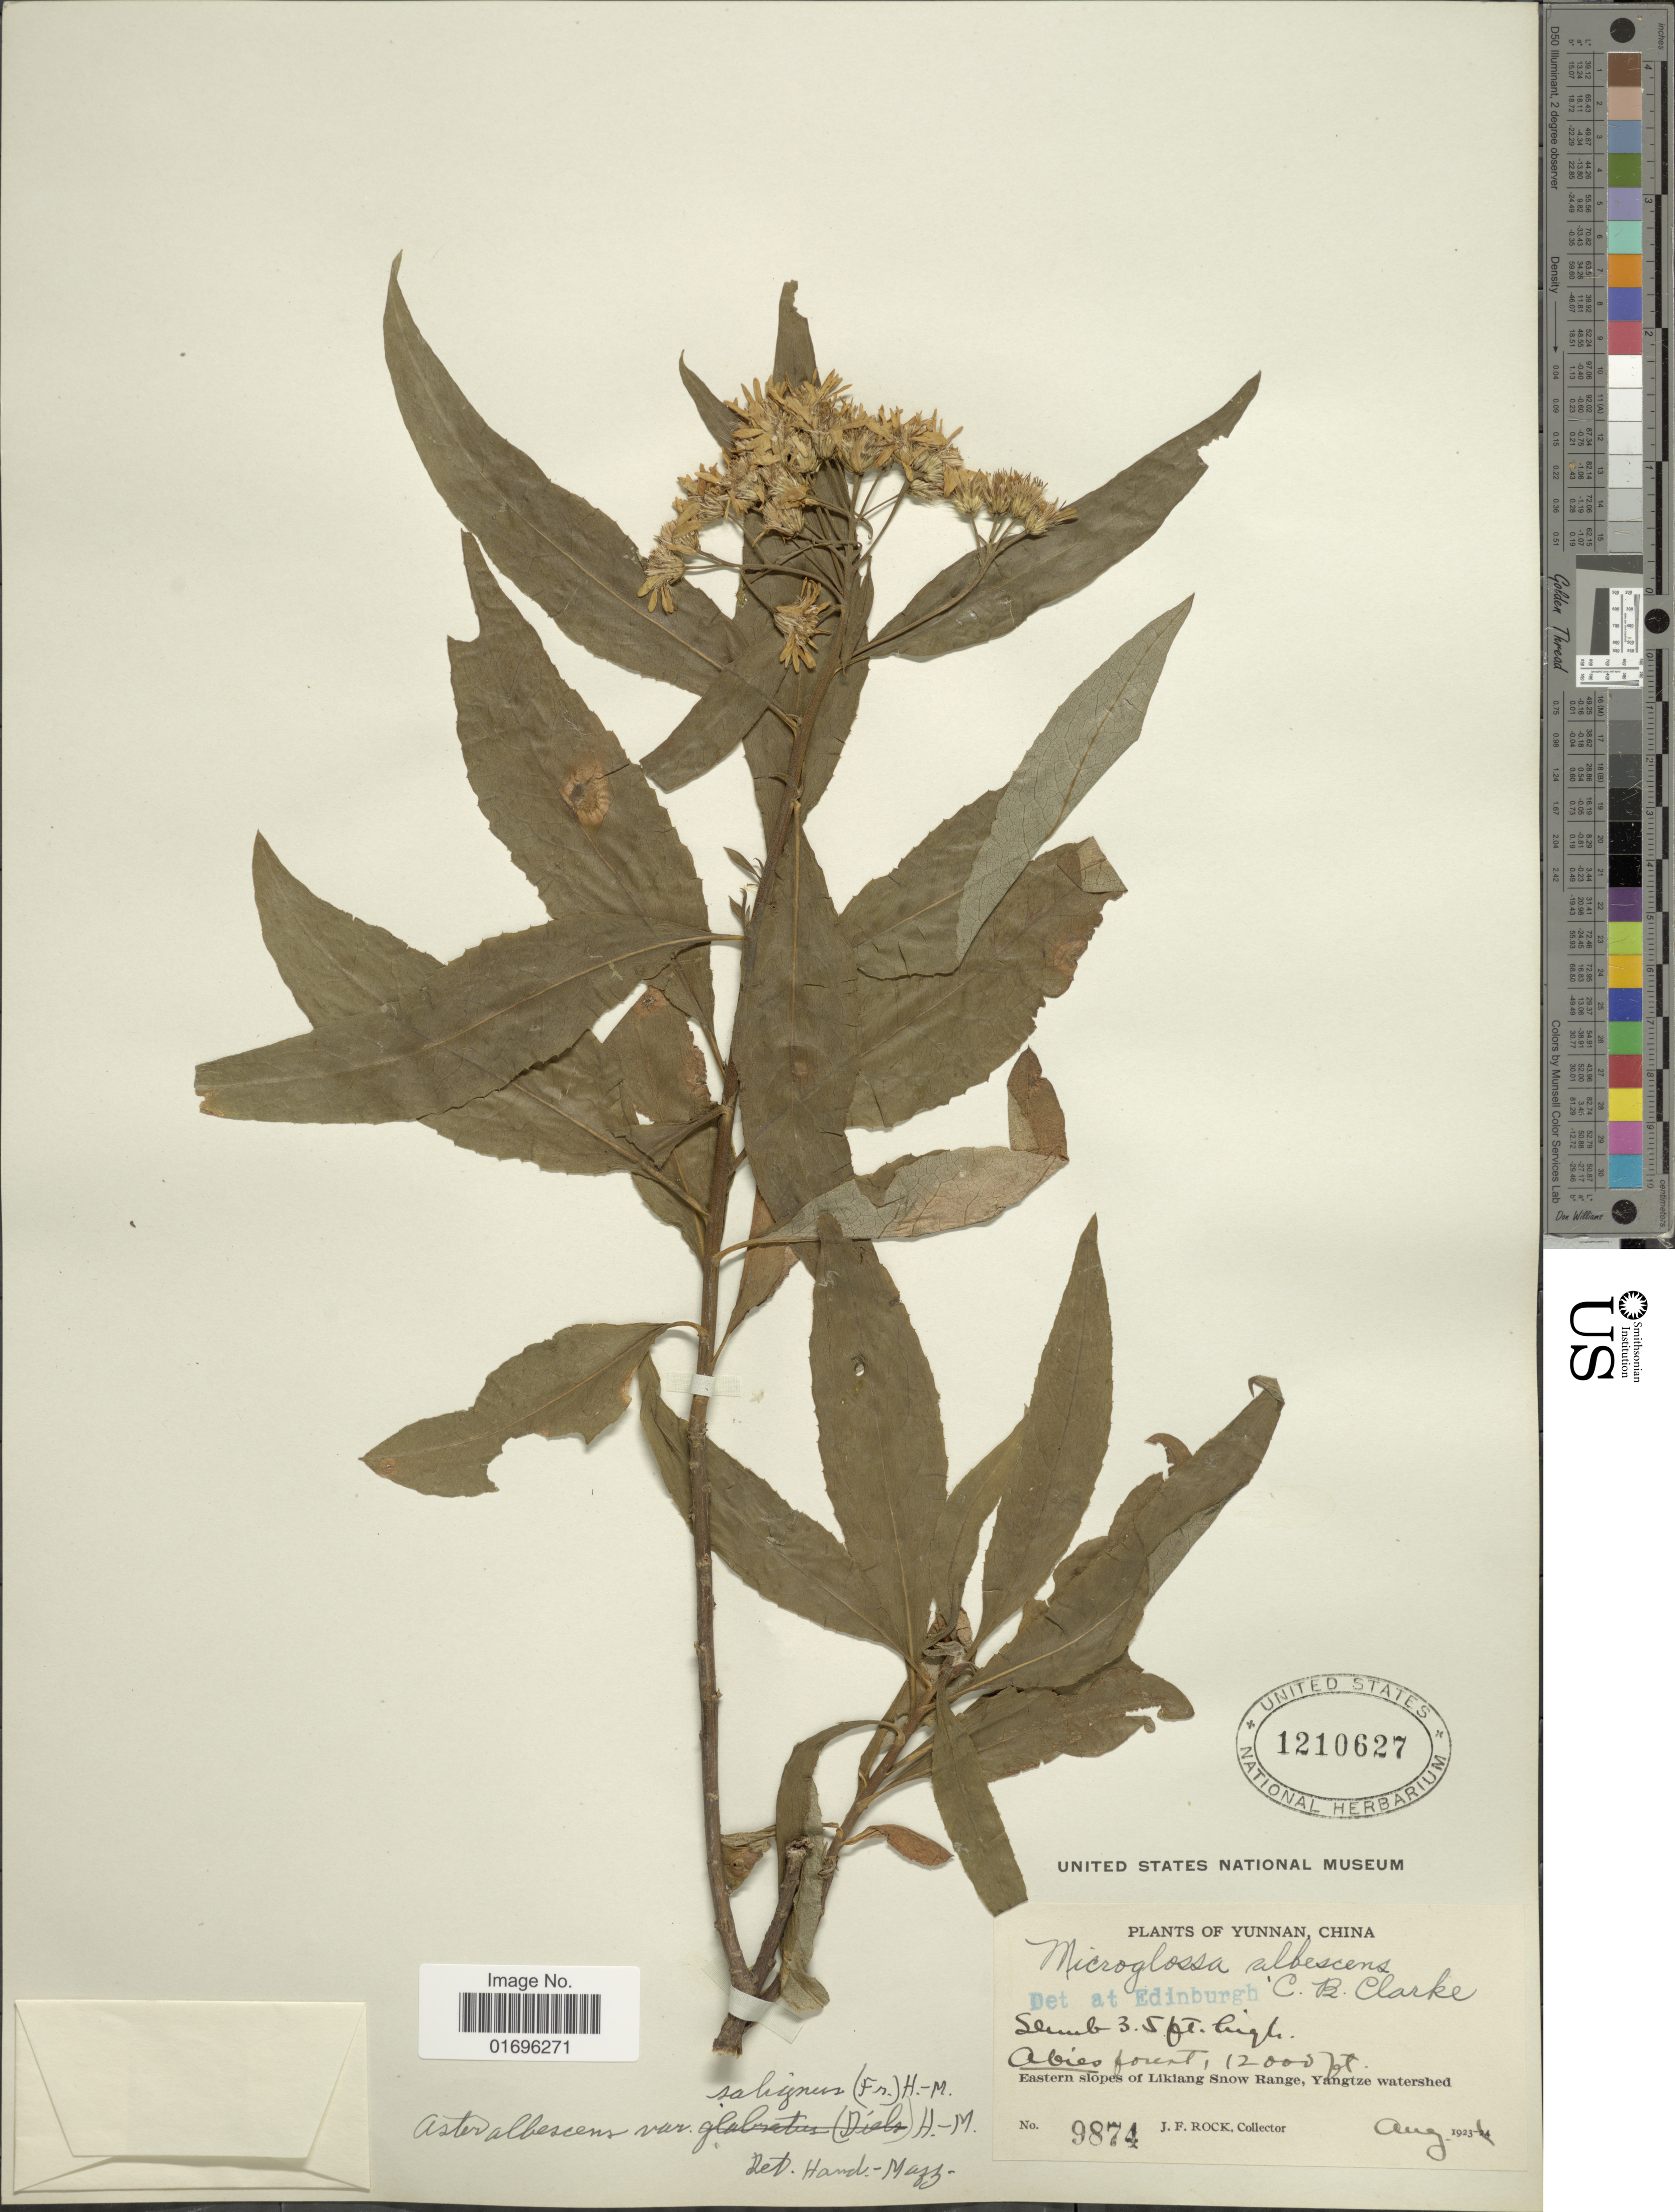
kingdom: Plantae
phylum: Tracheophyta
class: Magnoliopsida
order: Asterales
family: Asteraceae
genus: Aster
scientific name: Aster albescens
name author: Wall.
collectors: J. Rock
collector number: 9874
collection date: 1923-08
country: China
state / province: Yunnan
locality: Abies forest. Eastern slopes of Likiang Snow Range, Yangtze watershed.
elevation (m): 3658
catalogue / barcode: US 1210627